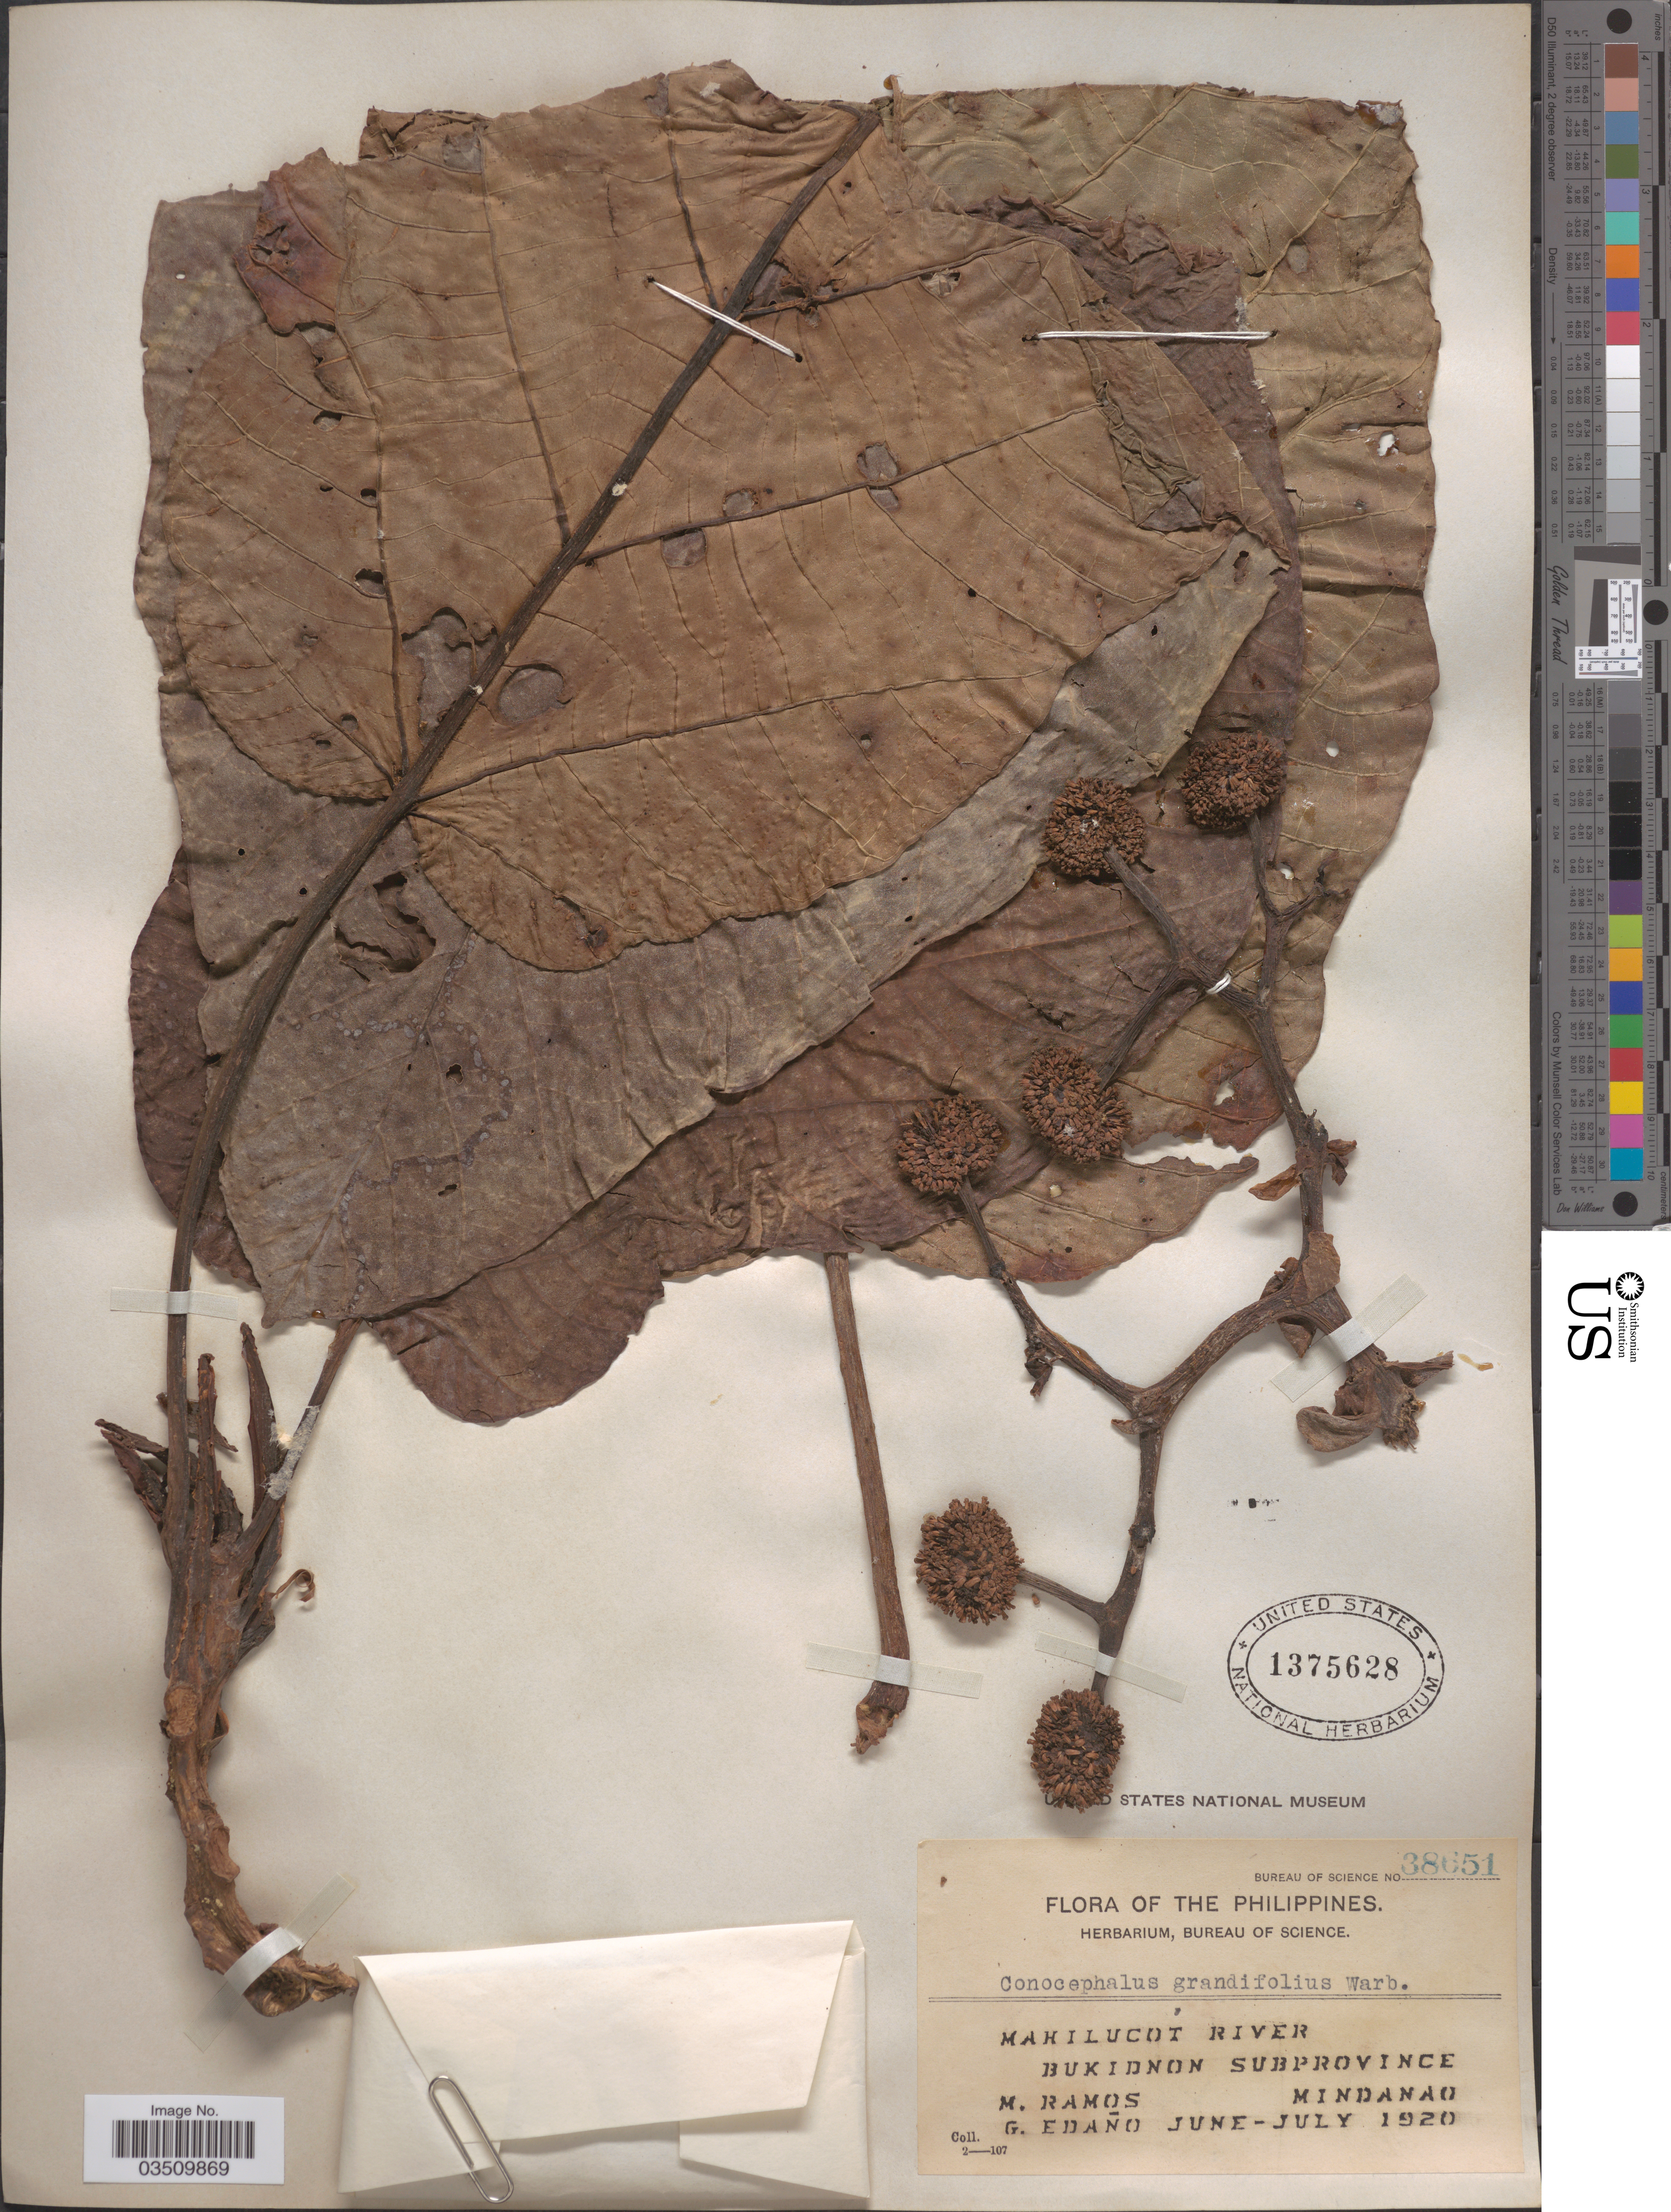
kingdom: Plantae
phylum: Tracheophyta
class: Magnoliopsida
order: Rosales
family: Urticaceae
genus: Poikilospermum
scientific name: Poikilospermum acuminatum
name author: (Trécul) Merr.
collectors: M. Ramos & G. Edaño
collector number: Bureau of Science 38651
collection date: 1920-06/1920-07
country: Philippines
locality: Mahilucot River, Bukidnon Subprovince, Mindanao.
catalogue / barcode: US 1375628